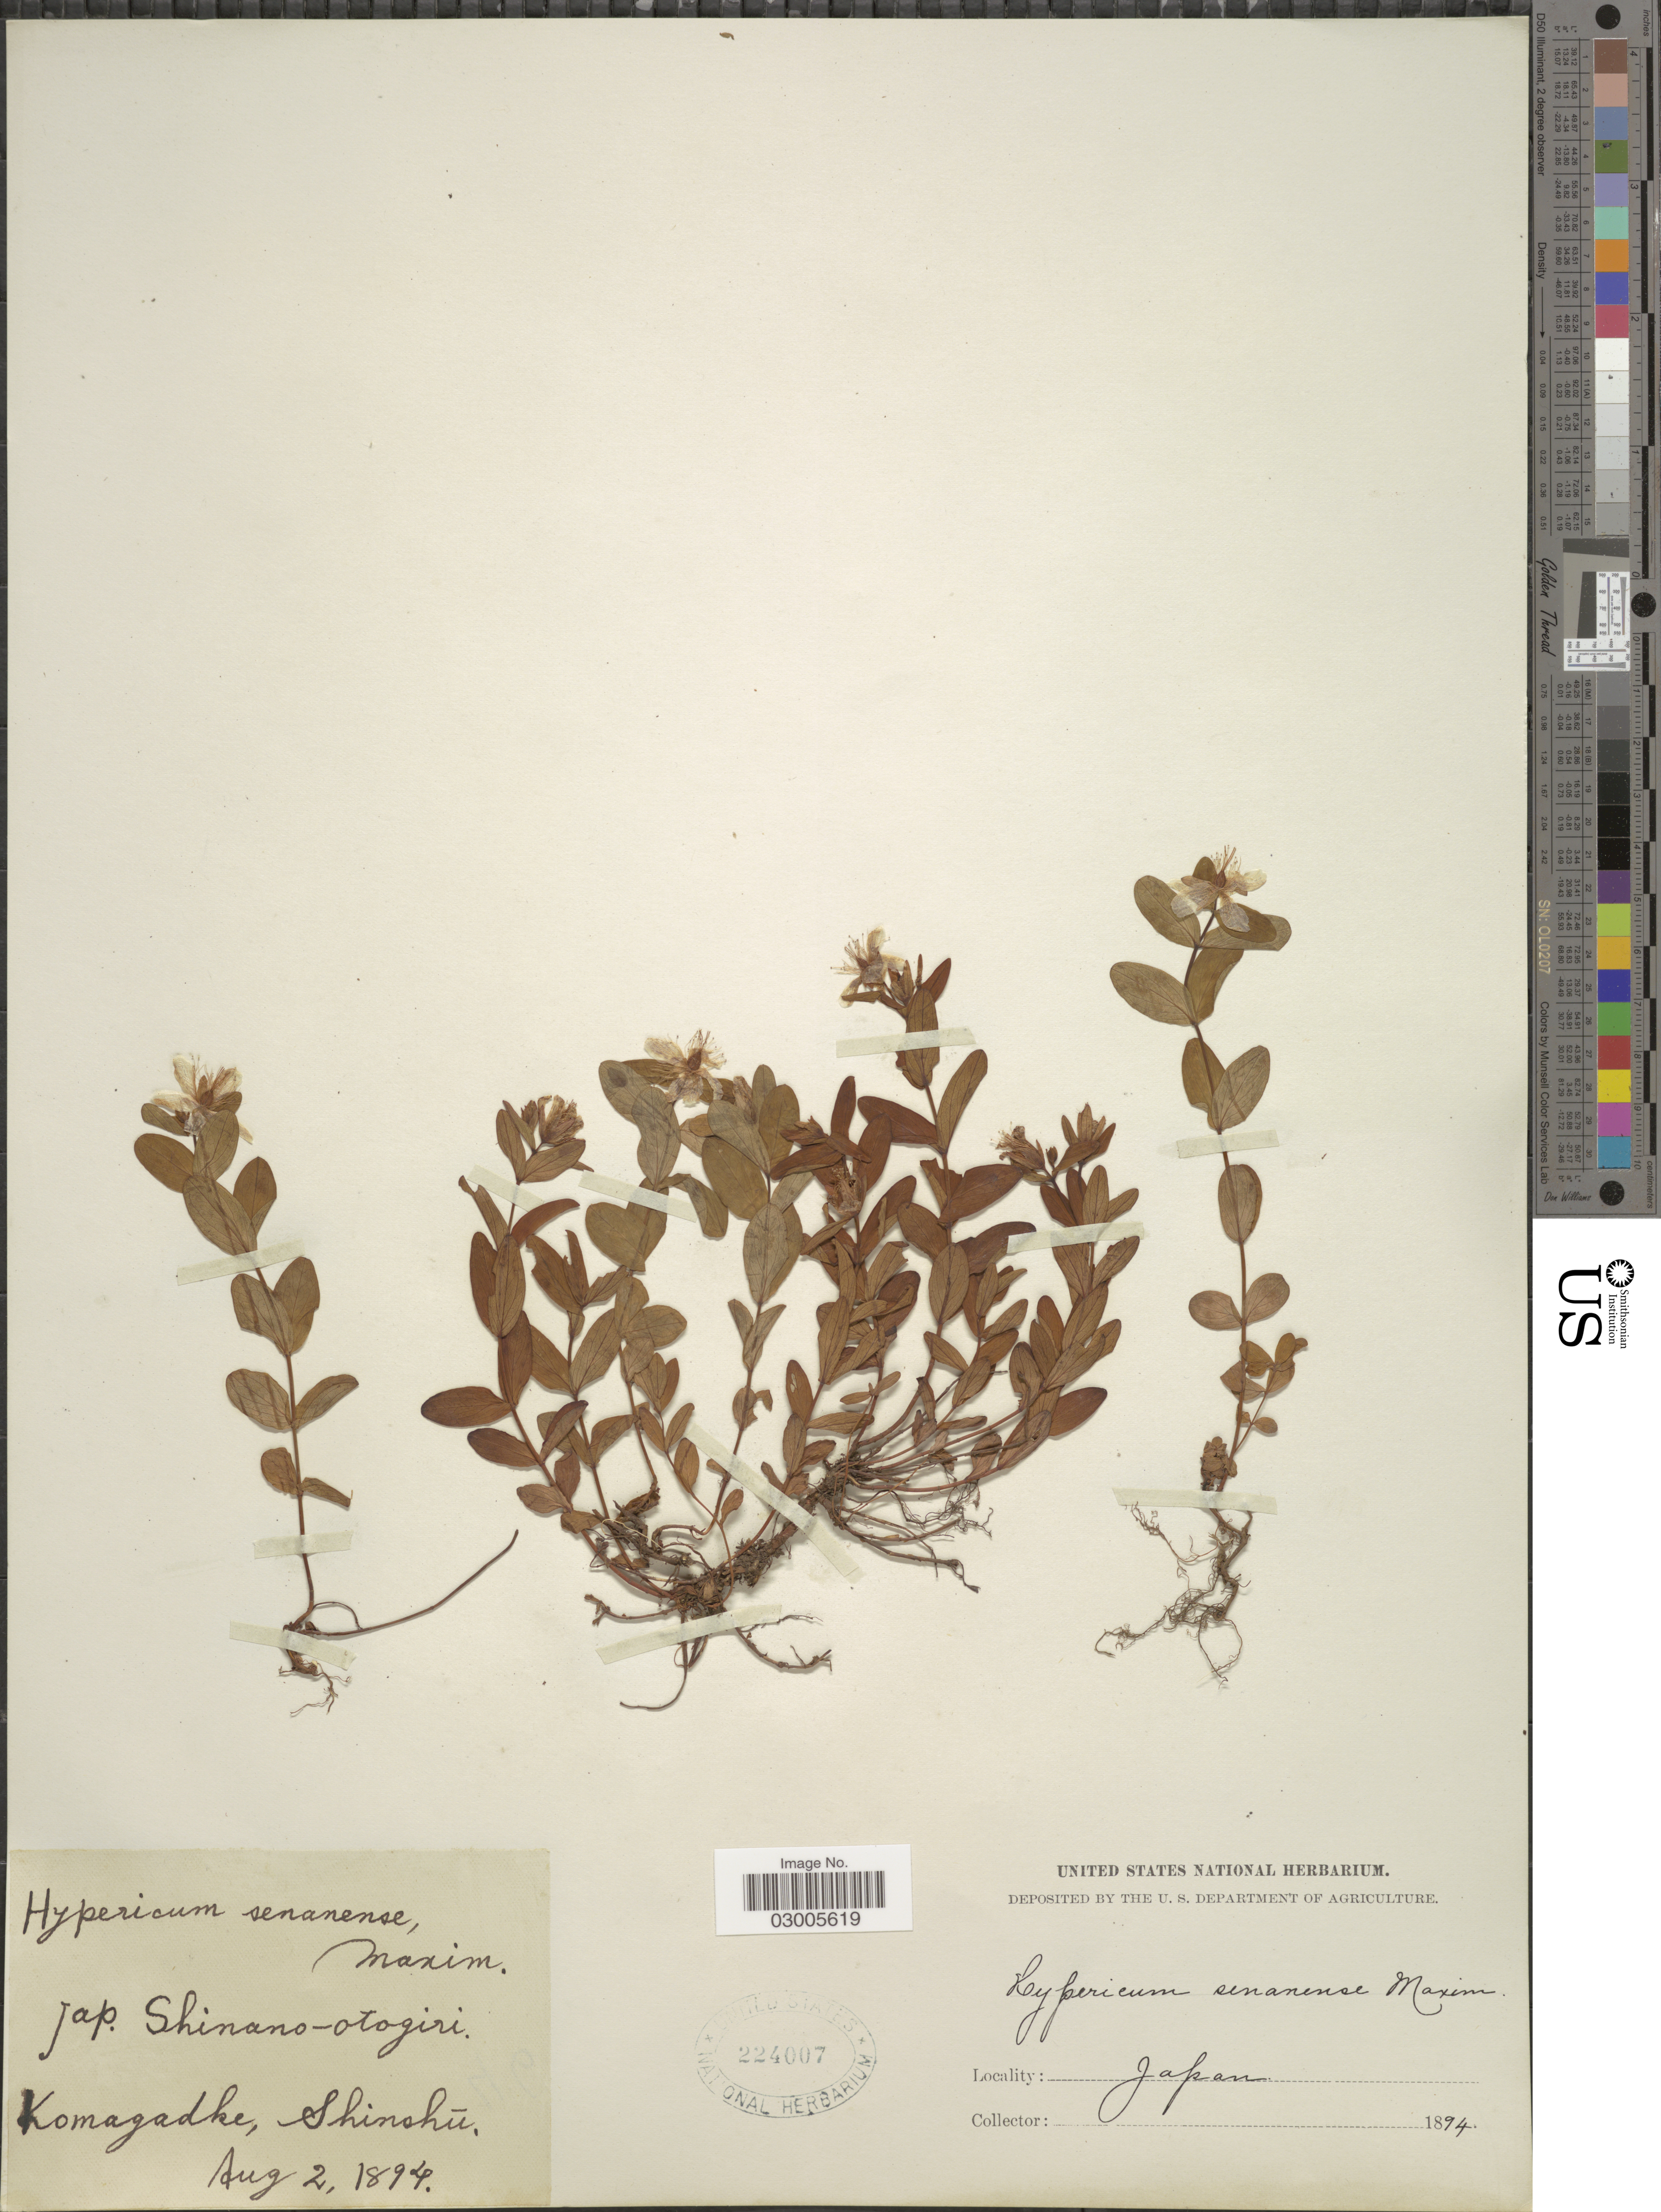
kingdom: Plantae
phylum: Tracheophyta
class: Magnoliopsida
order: Malpighiales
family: Hypericaceae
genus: Hypericum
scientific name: Hypericum senanense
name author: Maxim.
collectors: ex herb. United States National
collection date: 1894-08-02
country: Japan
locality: Komagadke, Shinshu.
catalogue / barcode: US 224007